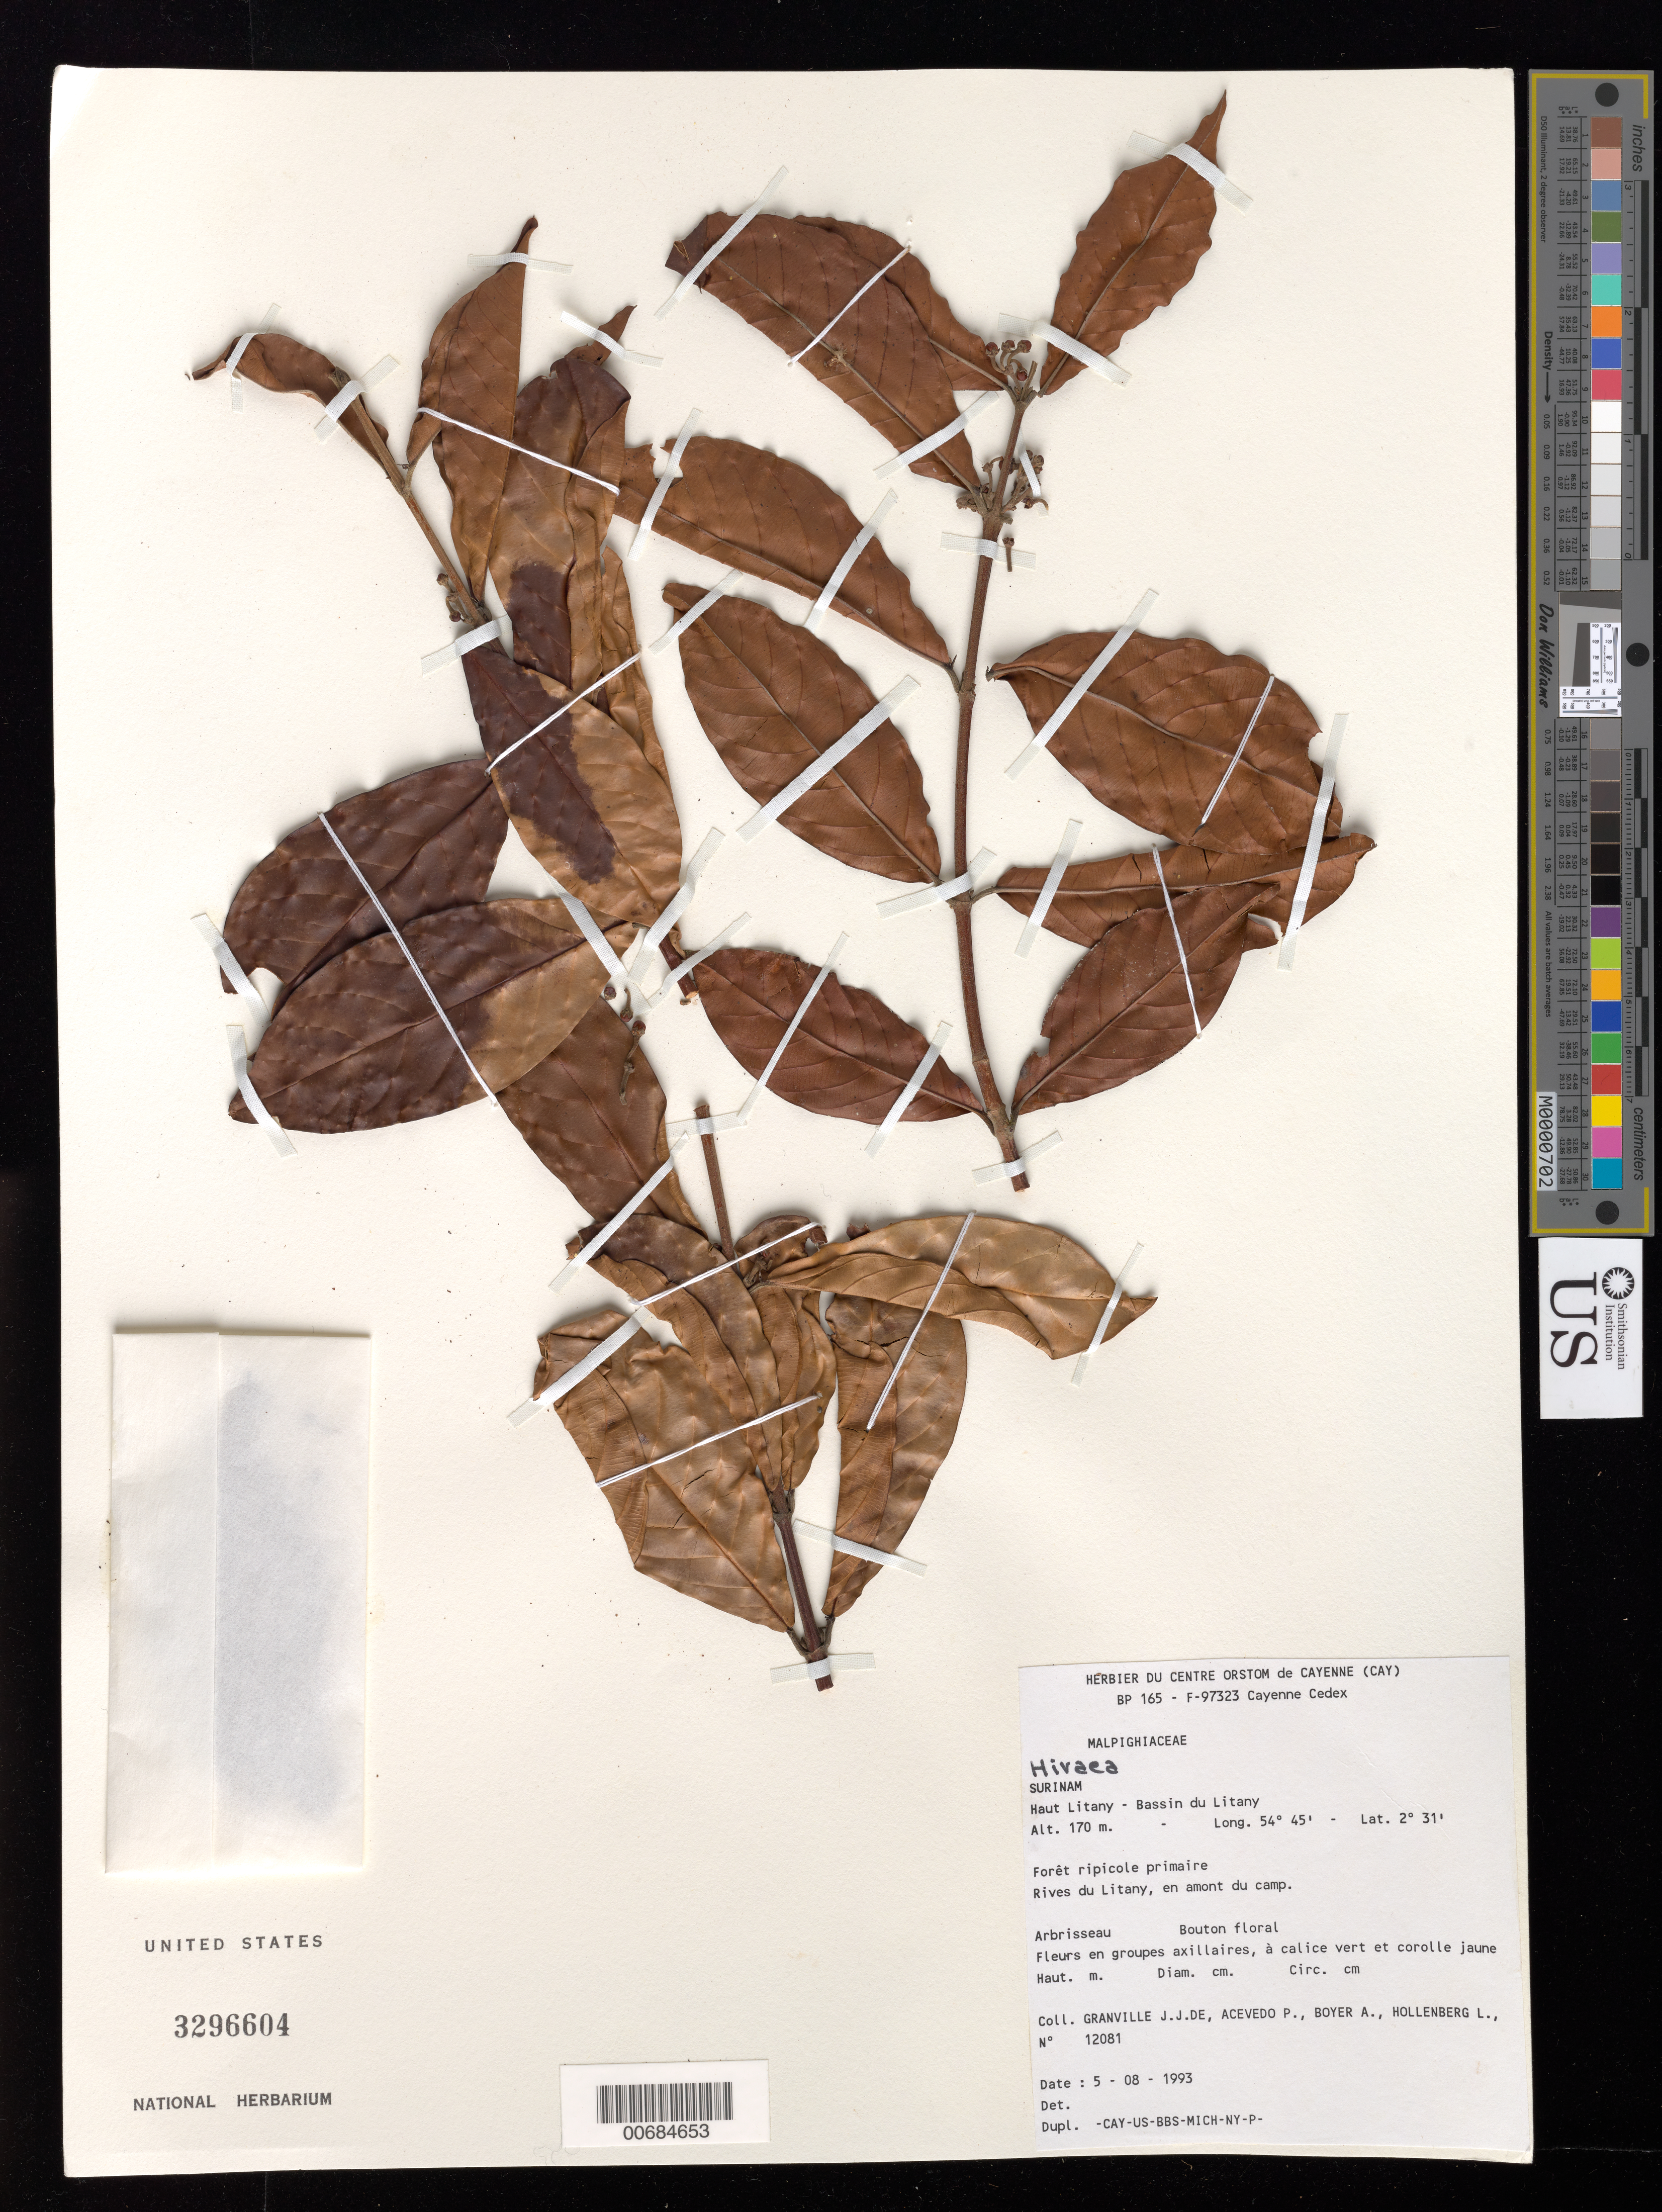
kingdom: Plantae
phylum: Tracheophyta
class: Magnoliopsida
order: Malpighiales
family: Malpighiaceae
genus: Hiraea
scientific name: Hiraea sp.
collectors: J.-J. de Granville, P. Acevedo-Rodr., A. Boyer & L. Hollenberg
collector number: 12081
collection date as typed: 5-Aug-93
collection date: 1993-08-05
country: Suriname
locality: Haut Litany, Bassin du Litany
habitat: Primary riparian forest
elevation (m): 170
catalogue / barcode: US 3296604